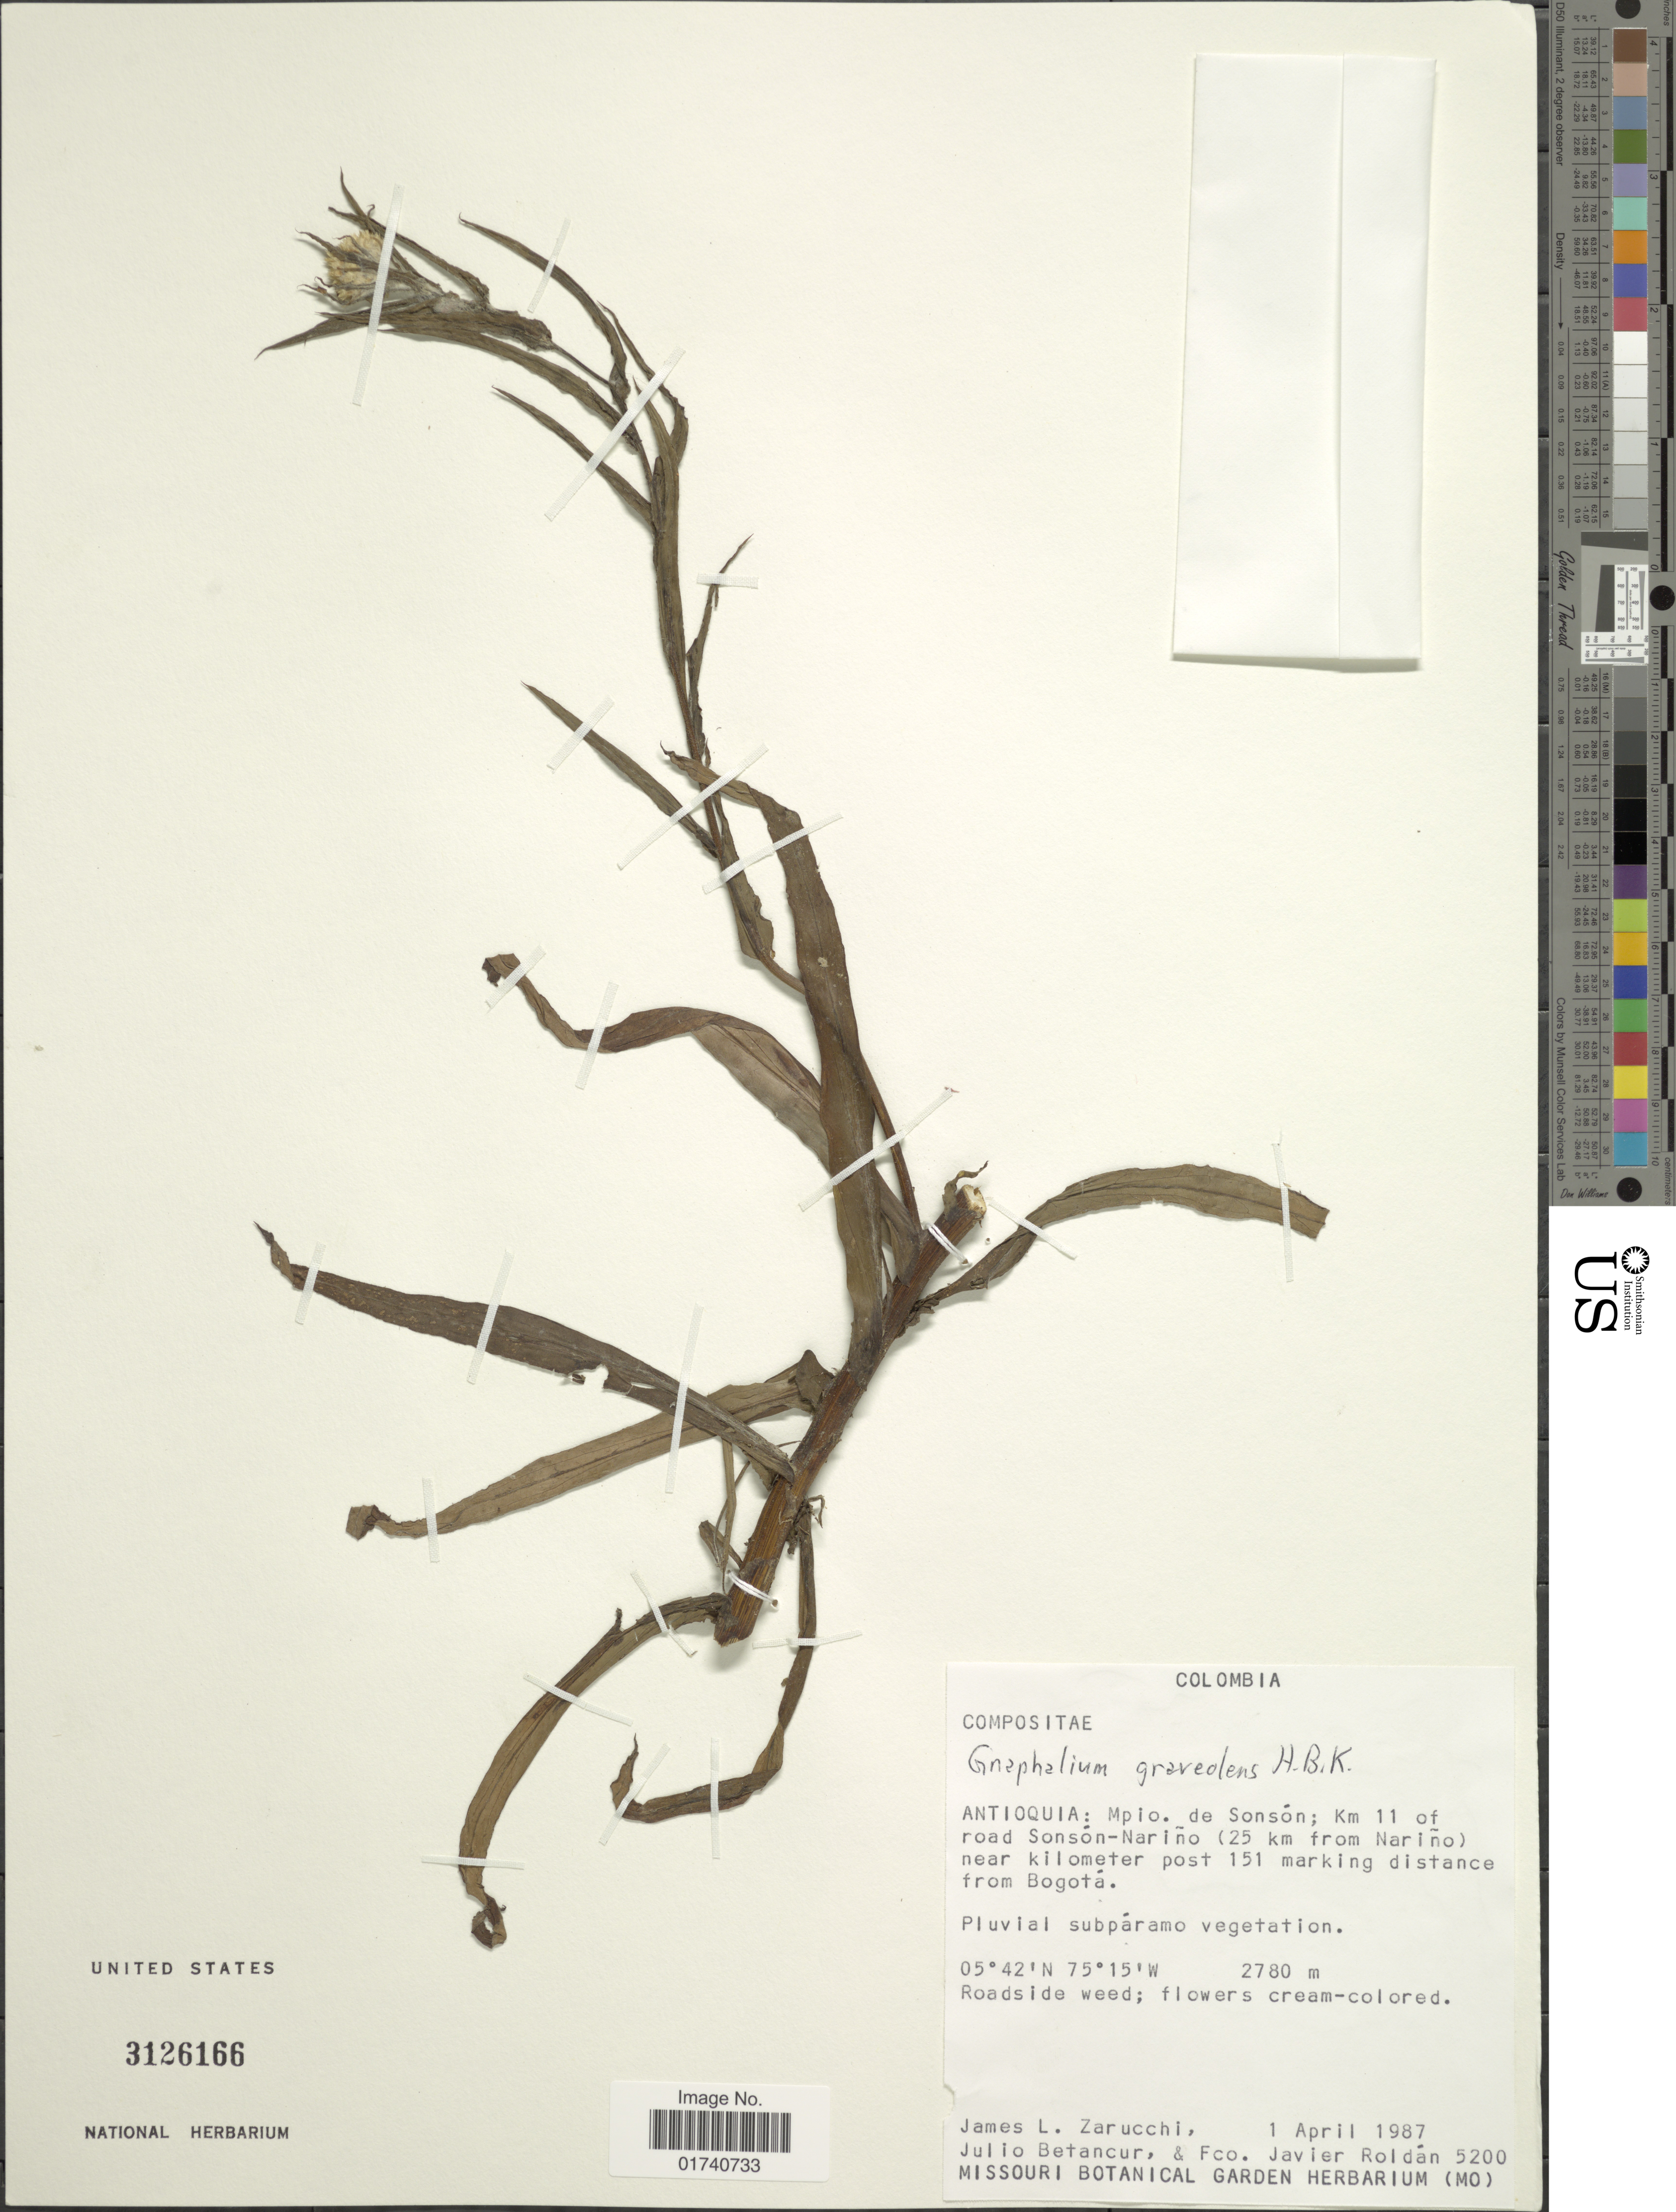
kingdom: Plantae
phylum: Tracheophyta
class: Magnoliopsida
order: Asterales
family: Asteraceae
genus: Pseudognaphalium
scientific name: Pseudognaphalium graveolens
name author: Anderb.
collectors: J. L. Zarucchi, J. Betancur & F. J. Roldán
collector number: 5200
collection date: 1987-04-01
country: Colombia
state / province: Antioquia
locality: Mpio. de Sonson; km 11 of road Sonson-Narino (25 km from Narino) near kilometer post 151 marking distance from Bogota.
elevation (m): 2780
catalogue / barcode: US 3126166